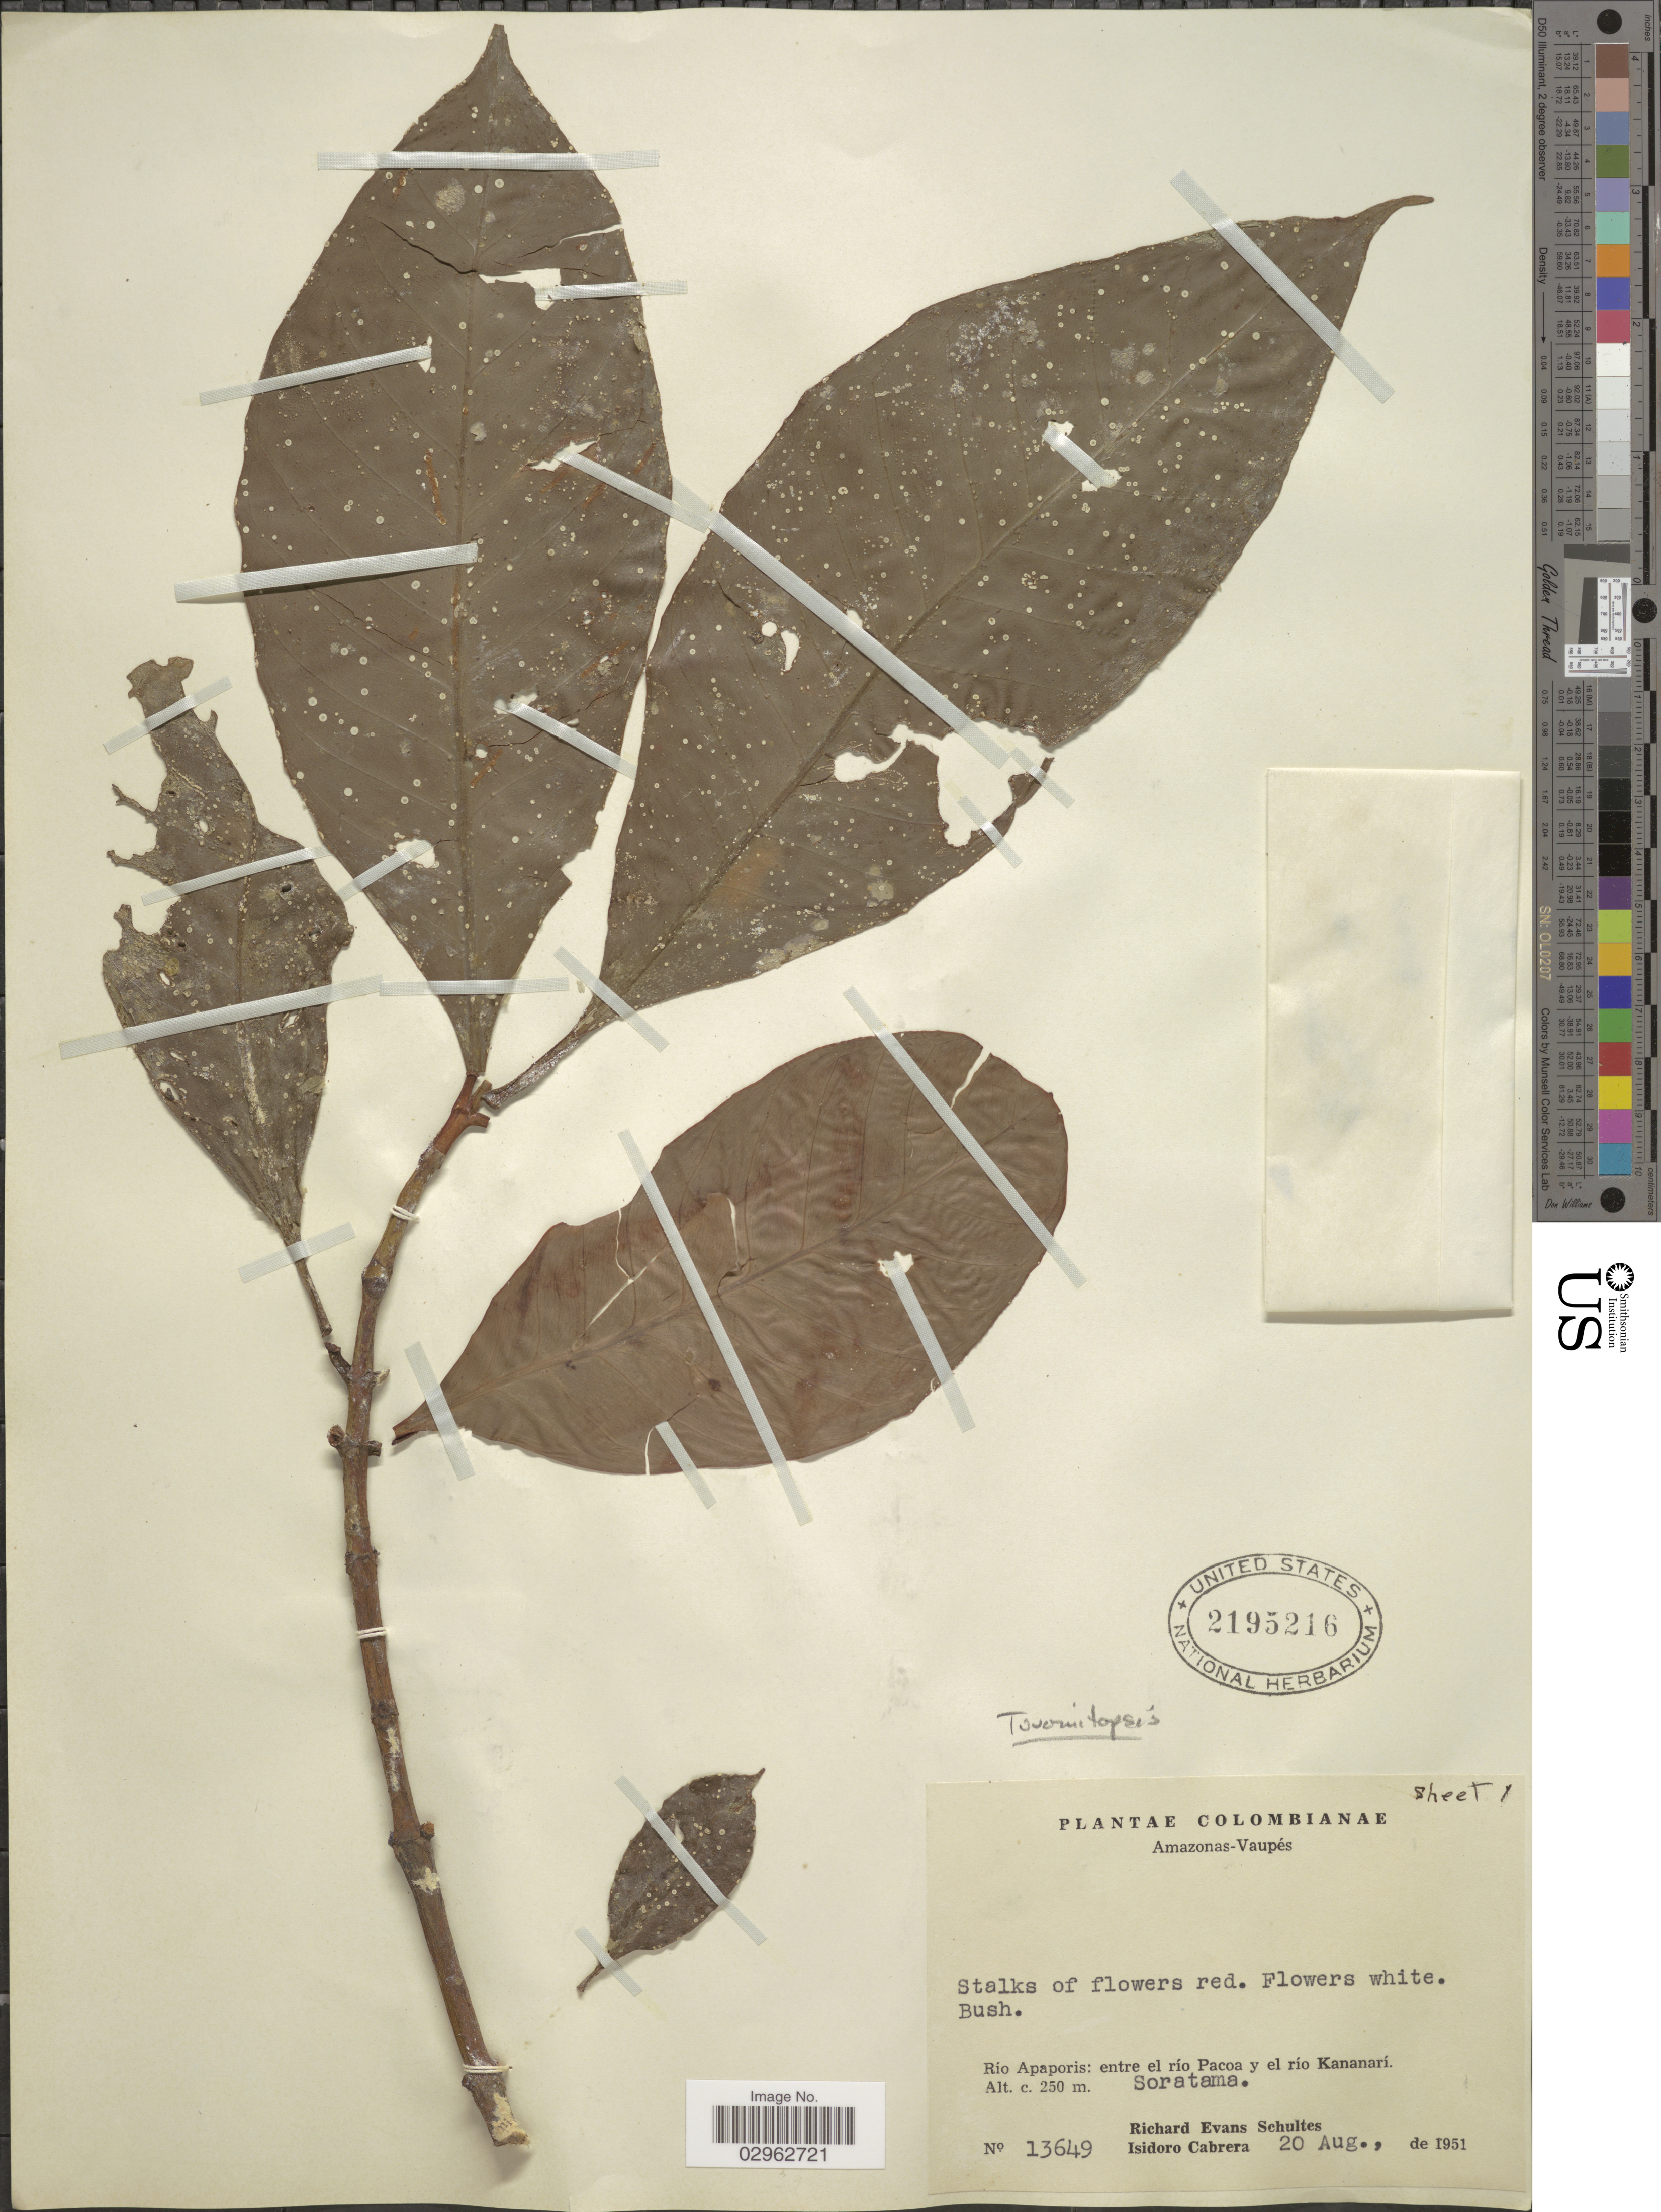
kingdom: Plantae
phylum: Tracheophyta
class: Magnoliopsida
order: Malpighiales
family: Clusiaceae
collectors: R. E. Schultes & I. Cabrera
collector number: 13649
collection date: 1951-08-20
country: Colombia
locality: Amazonas-Vaupés, Río Apaporis: entre el río Pacoa y el río Kananarí, Soratama.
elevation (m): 250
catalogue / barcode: US 2195216